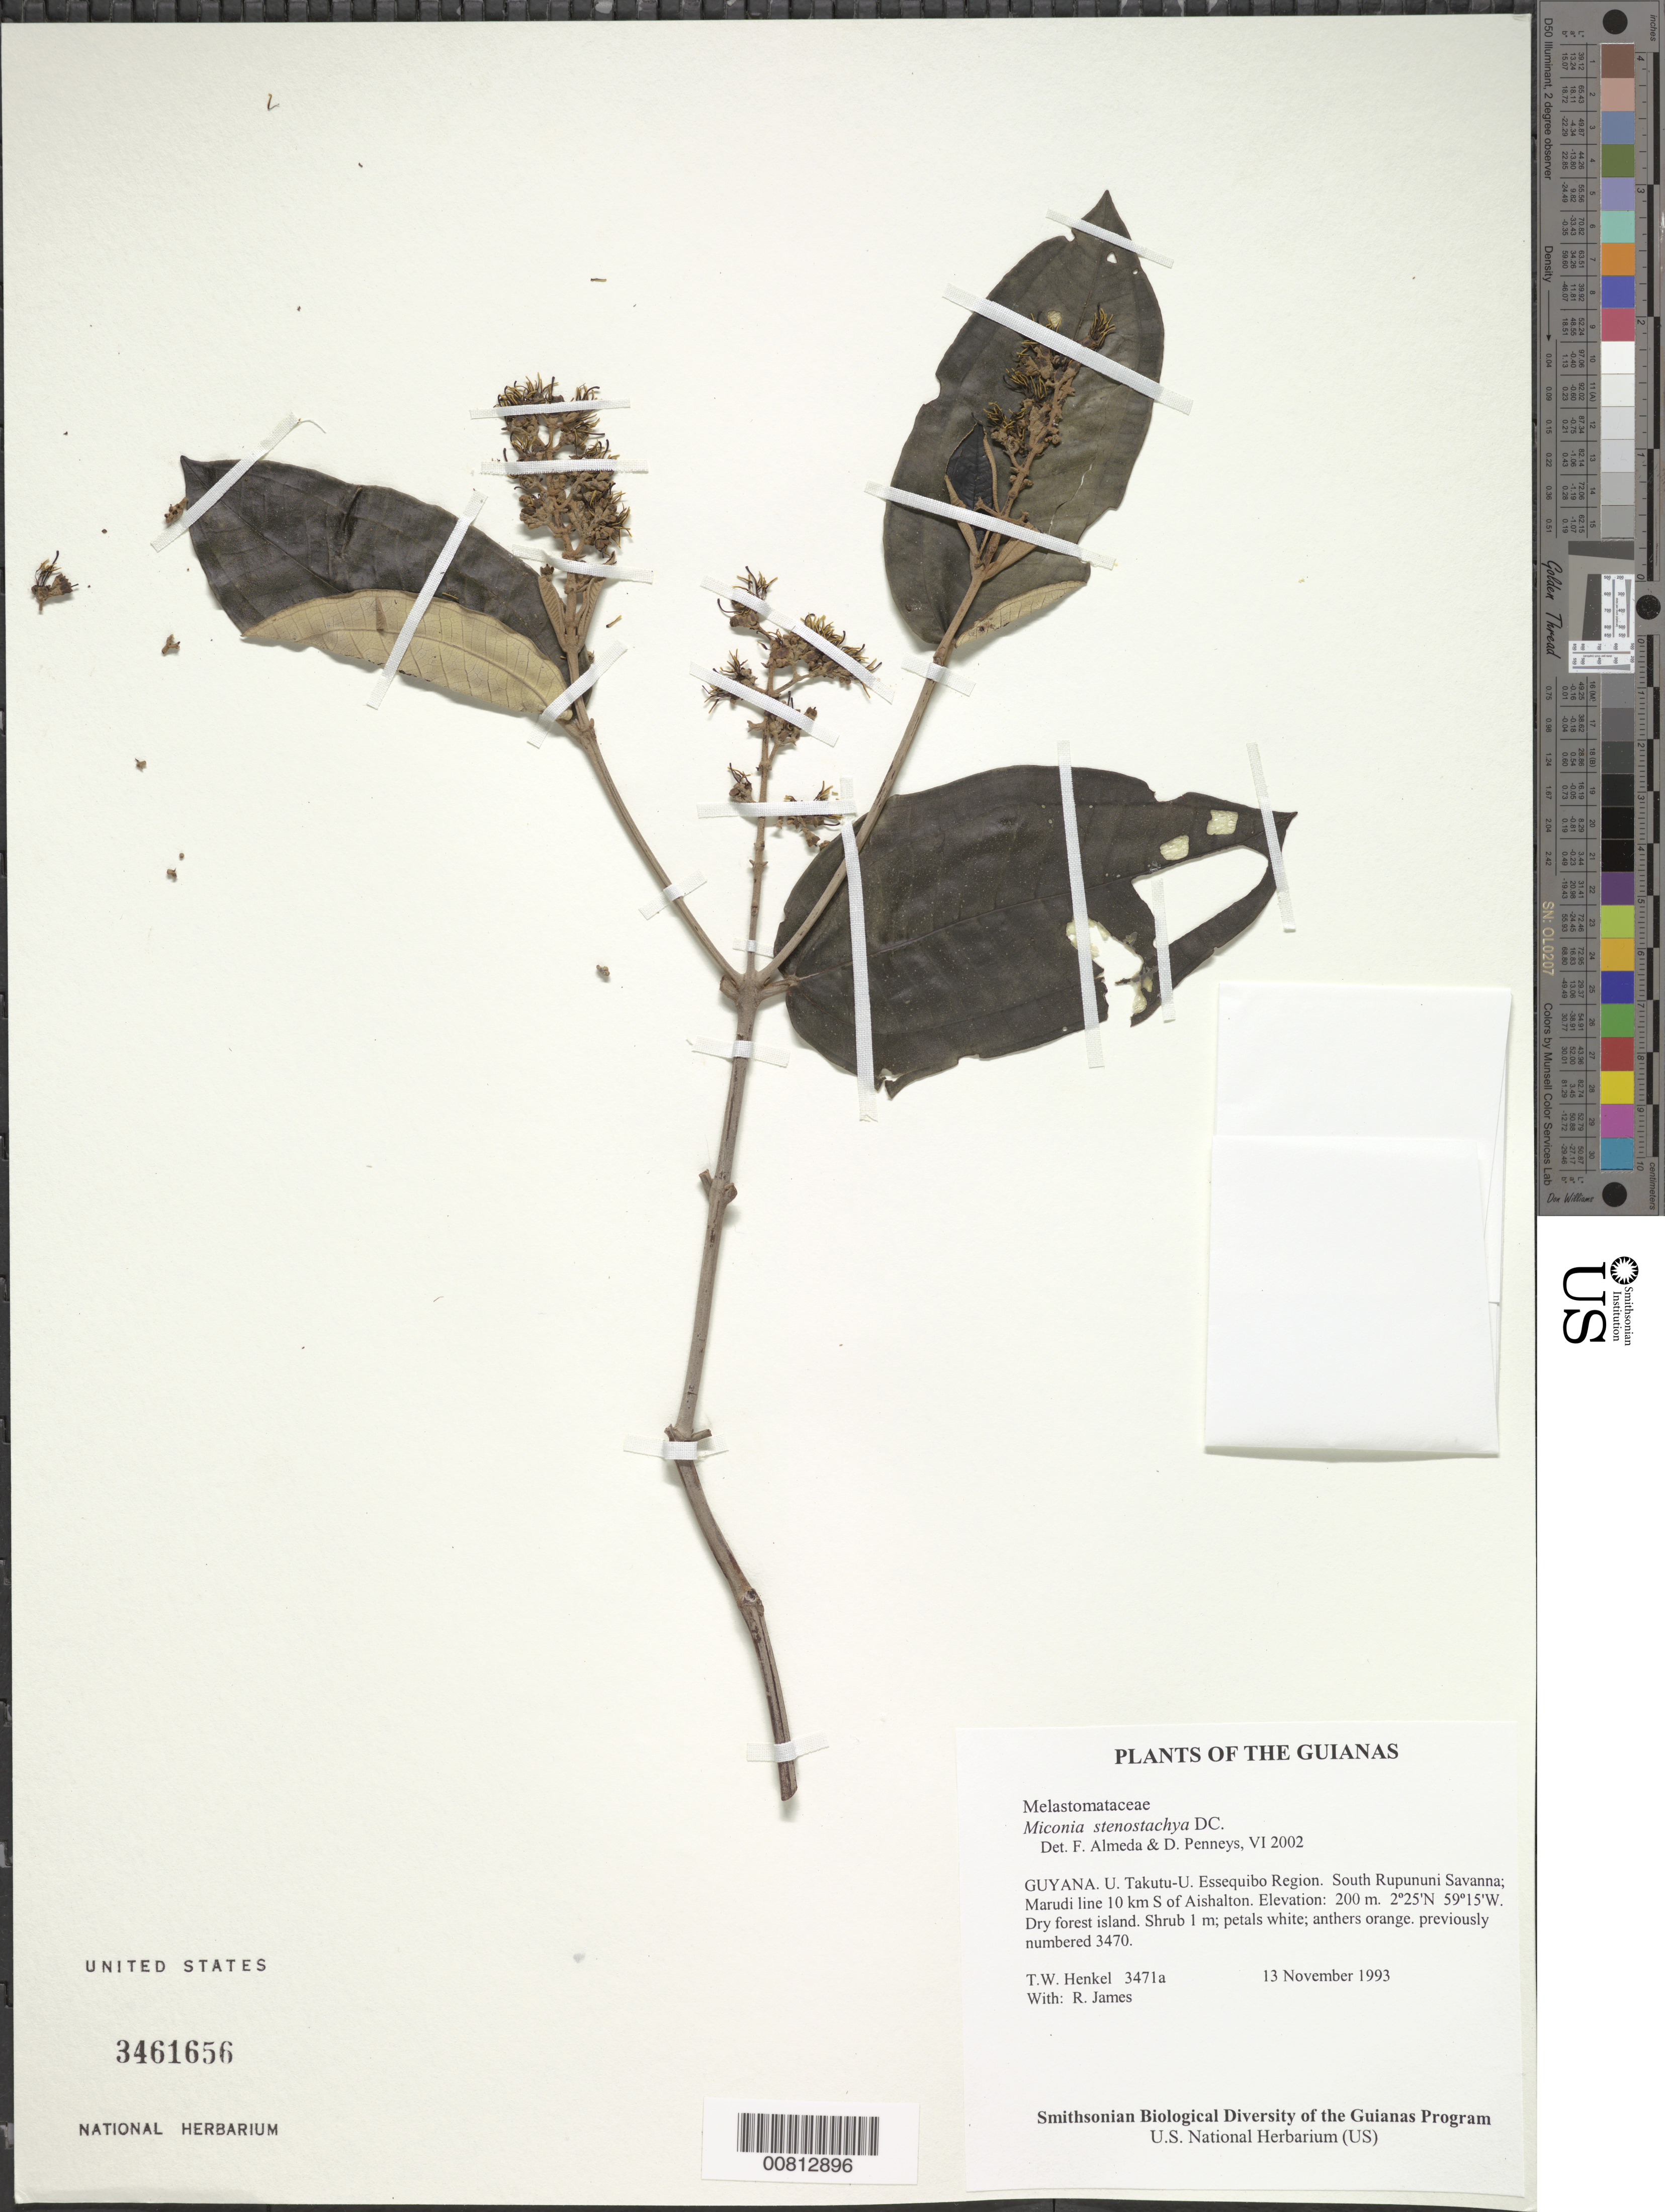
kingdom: Plantae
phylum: Tracheophyta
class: Magnoliopsida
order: Myrtales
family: Melastomataceae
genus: Miconia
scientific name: Miconia stenostachya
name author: DC.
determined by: Almeda, F.; Penneys, D. S.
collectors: T. Henkel & R. James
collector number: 3471 a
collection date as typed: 13 November 1993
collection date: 1993-11-13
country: Guyana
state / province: U. Takutu-U. Essequibo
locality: South Rupununi Savanna; Marudi line 10 km S of Aishalton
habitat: Dry forest island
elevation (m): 200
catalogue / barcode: US 3461656